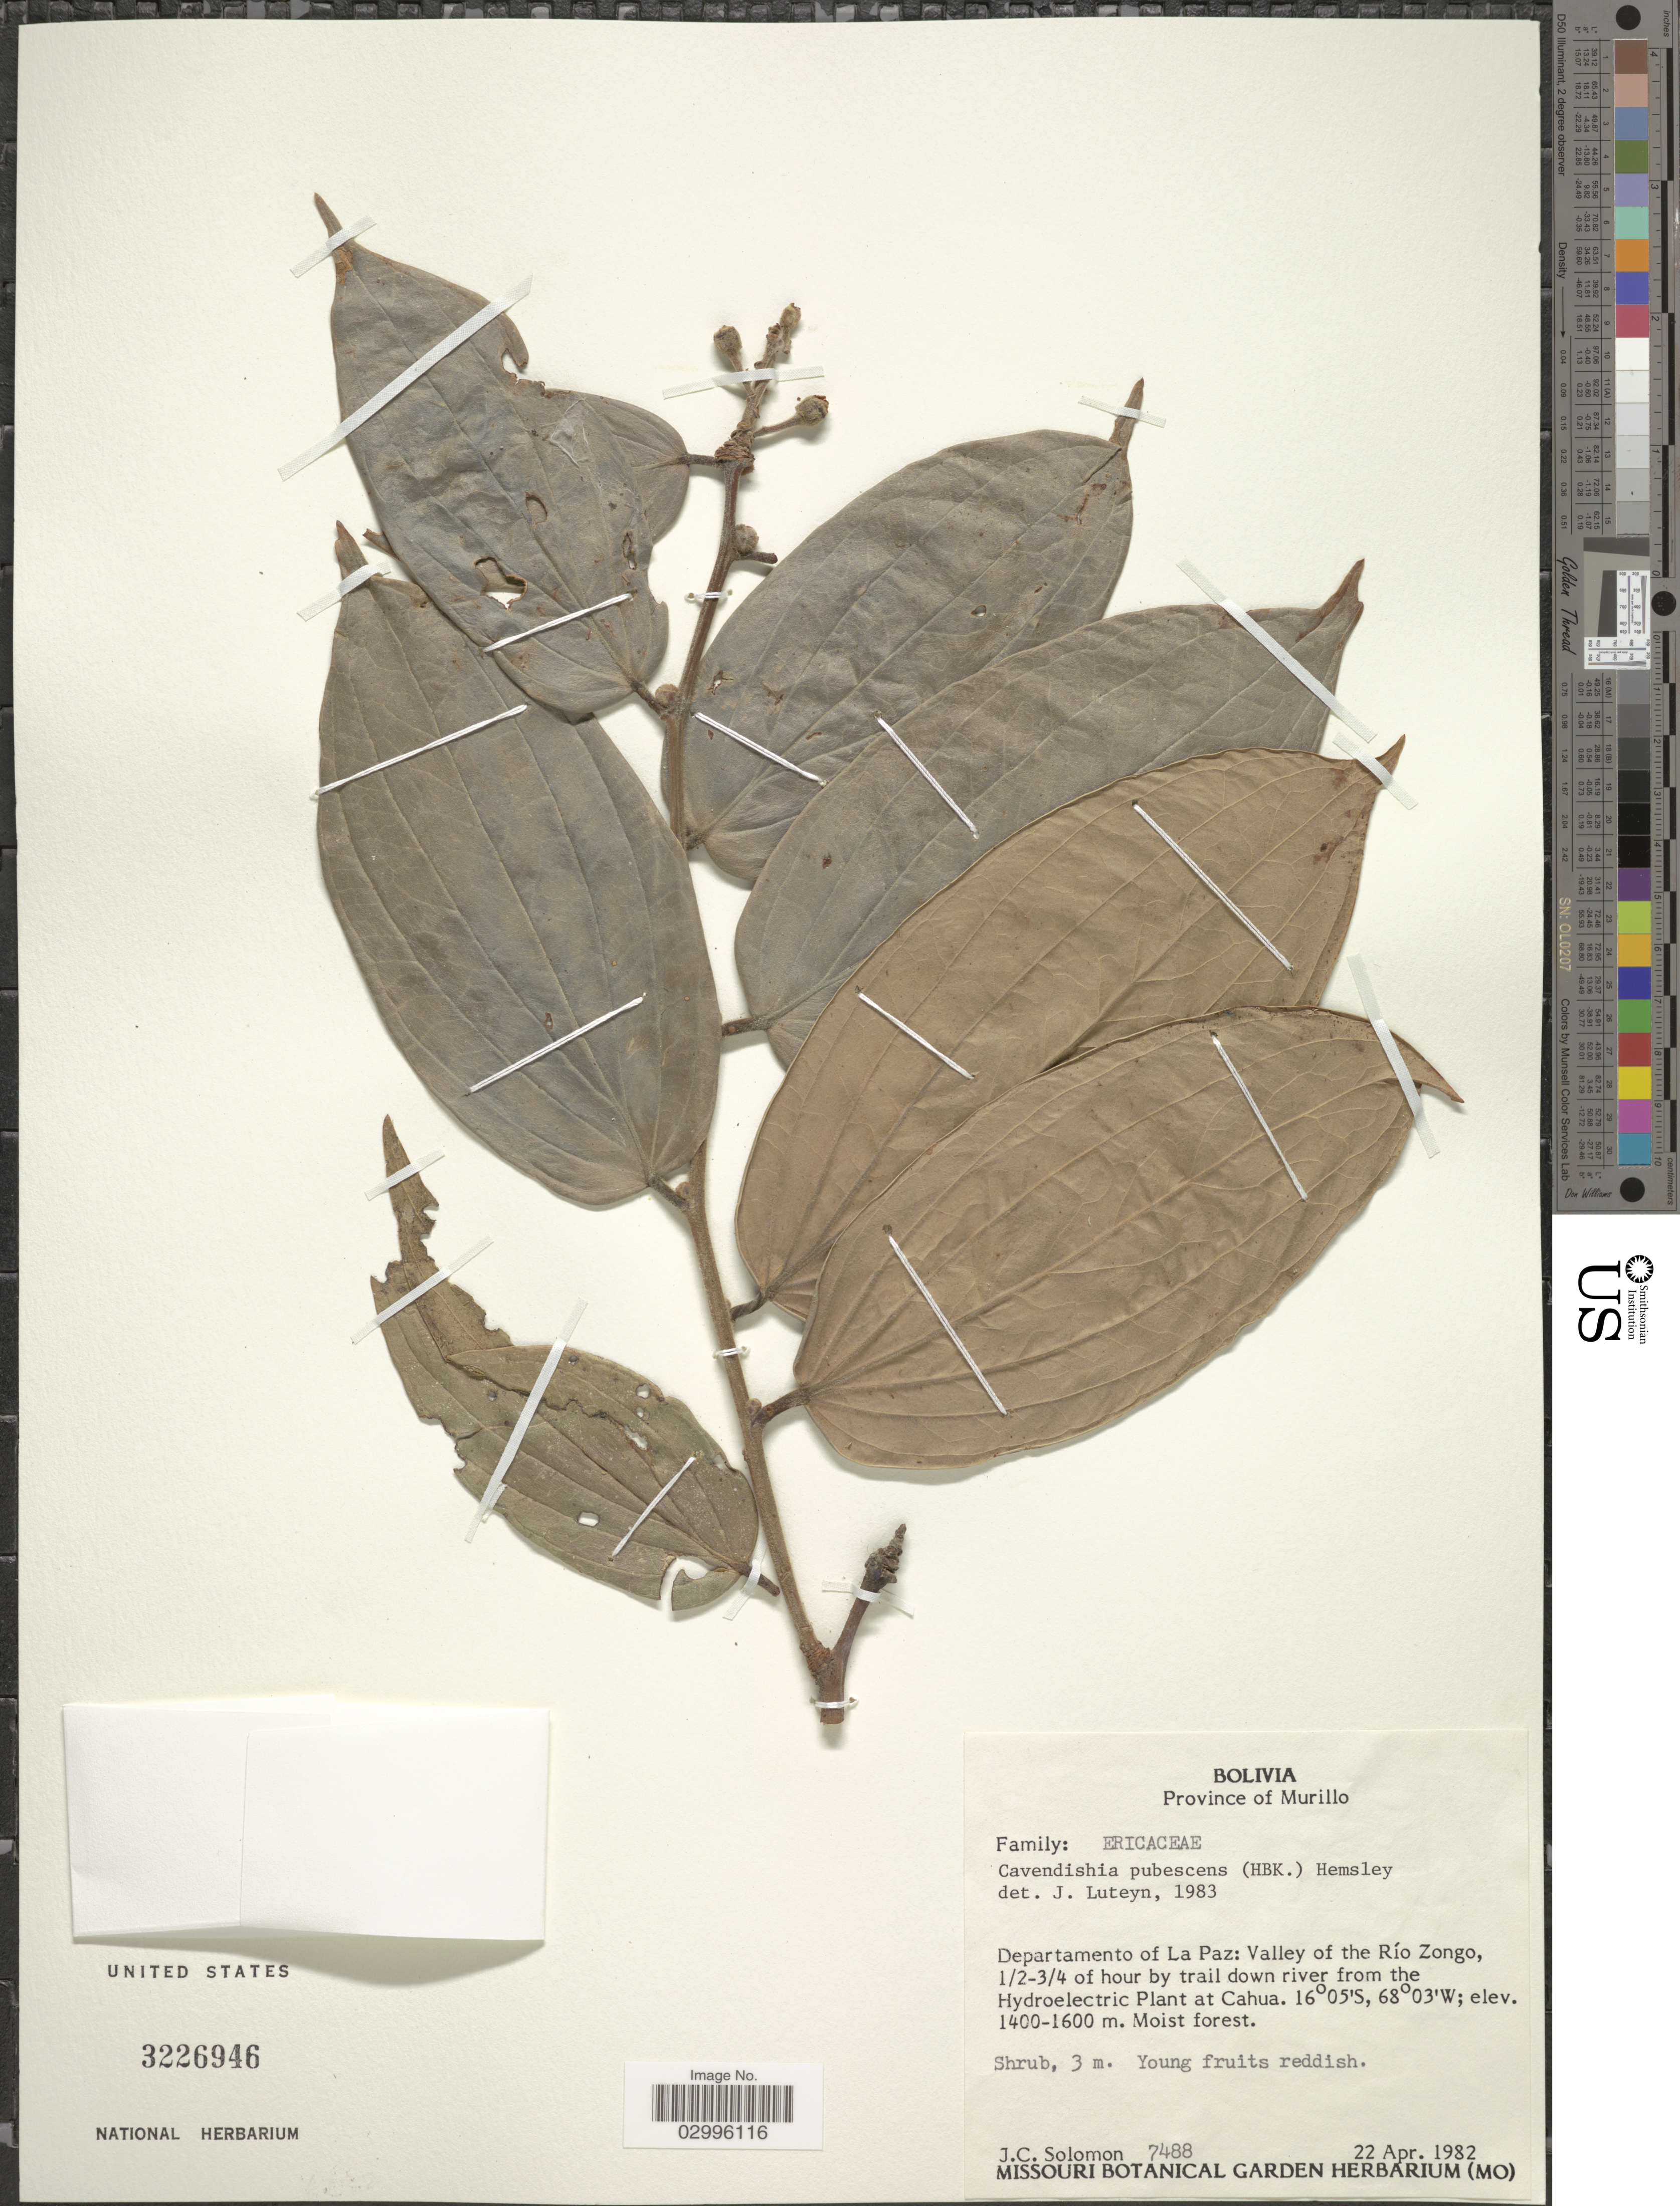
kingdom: Plantae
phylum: Tracheophyta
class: Magnoliopsida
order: Ericales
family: Ericaceae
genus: Cavendishia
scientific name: Cavendishia pubescens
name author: (Kunth) Hemsl.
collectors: J. C. Solomon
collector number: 7488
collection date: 1982-04-22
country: Bolivia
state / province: La Paz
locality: Province of Murillo. Departamento of La Paz: Valley of the Río Zongo, 1/2-3/4 of hour by trail down river from the Hydroelectric Plant at Cahua.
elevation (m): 1400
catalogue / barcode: US 3226946